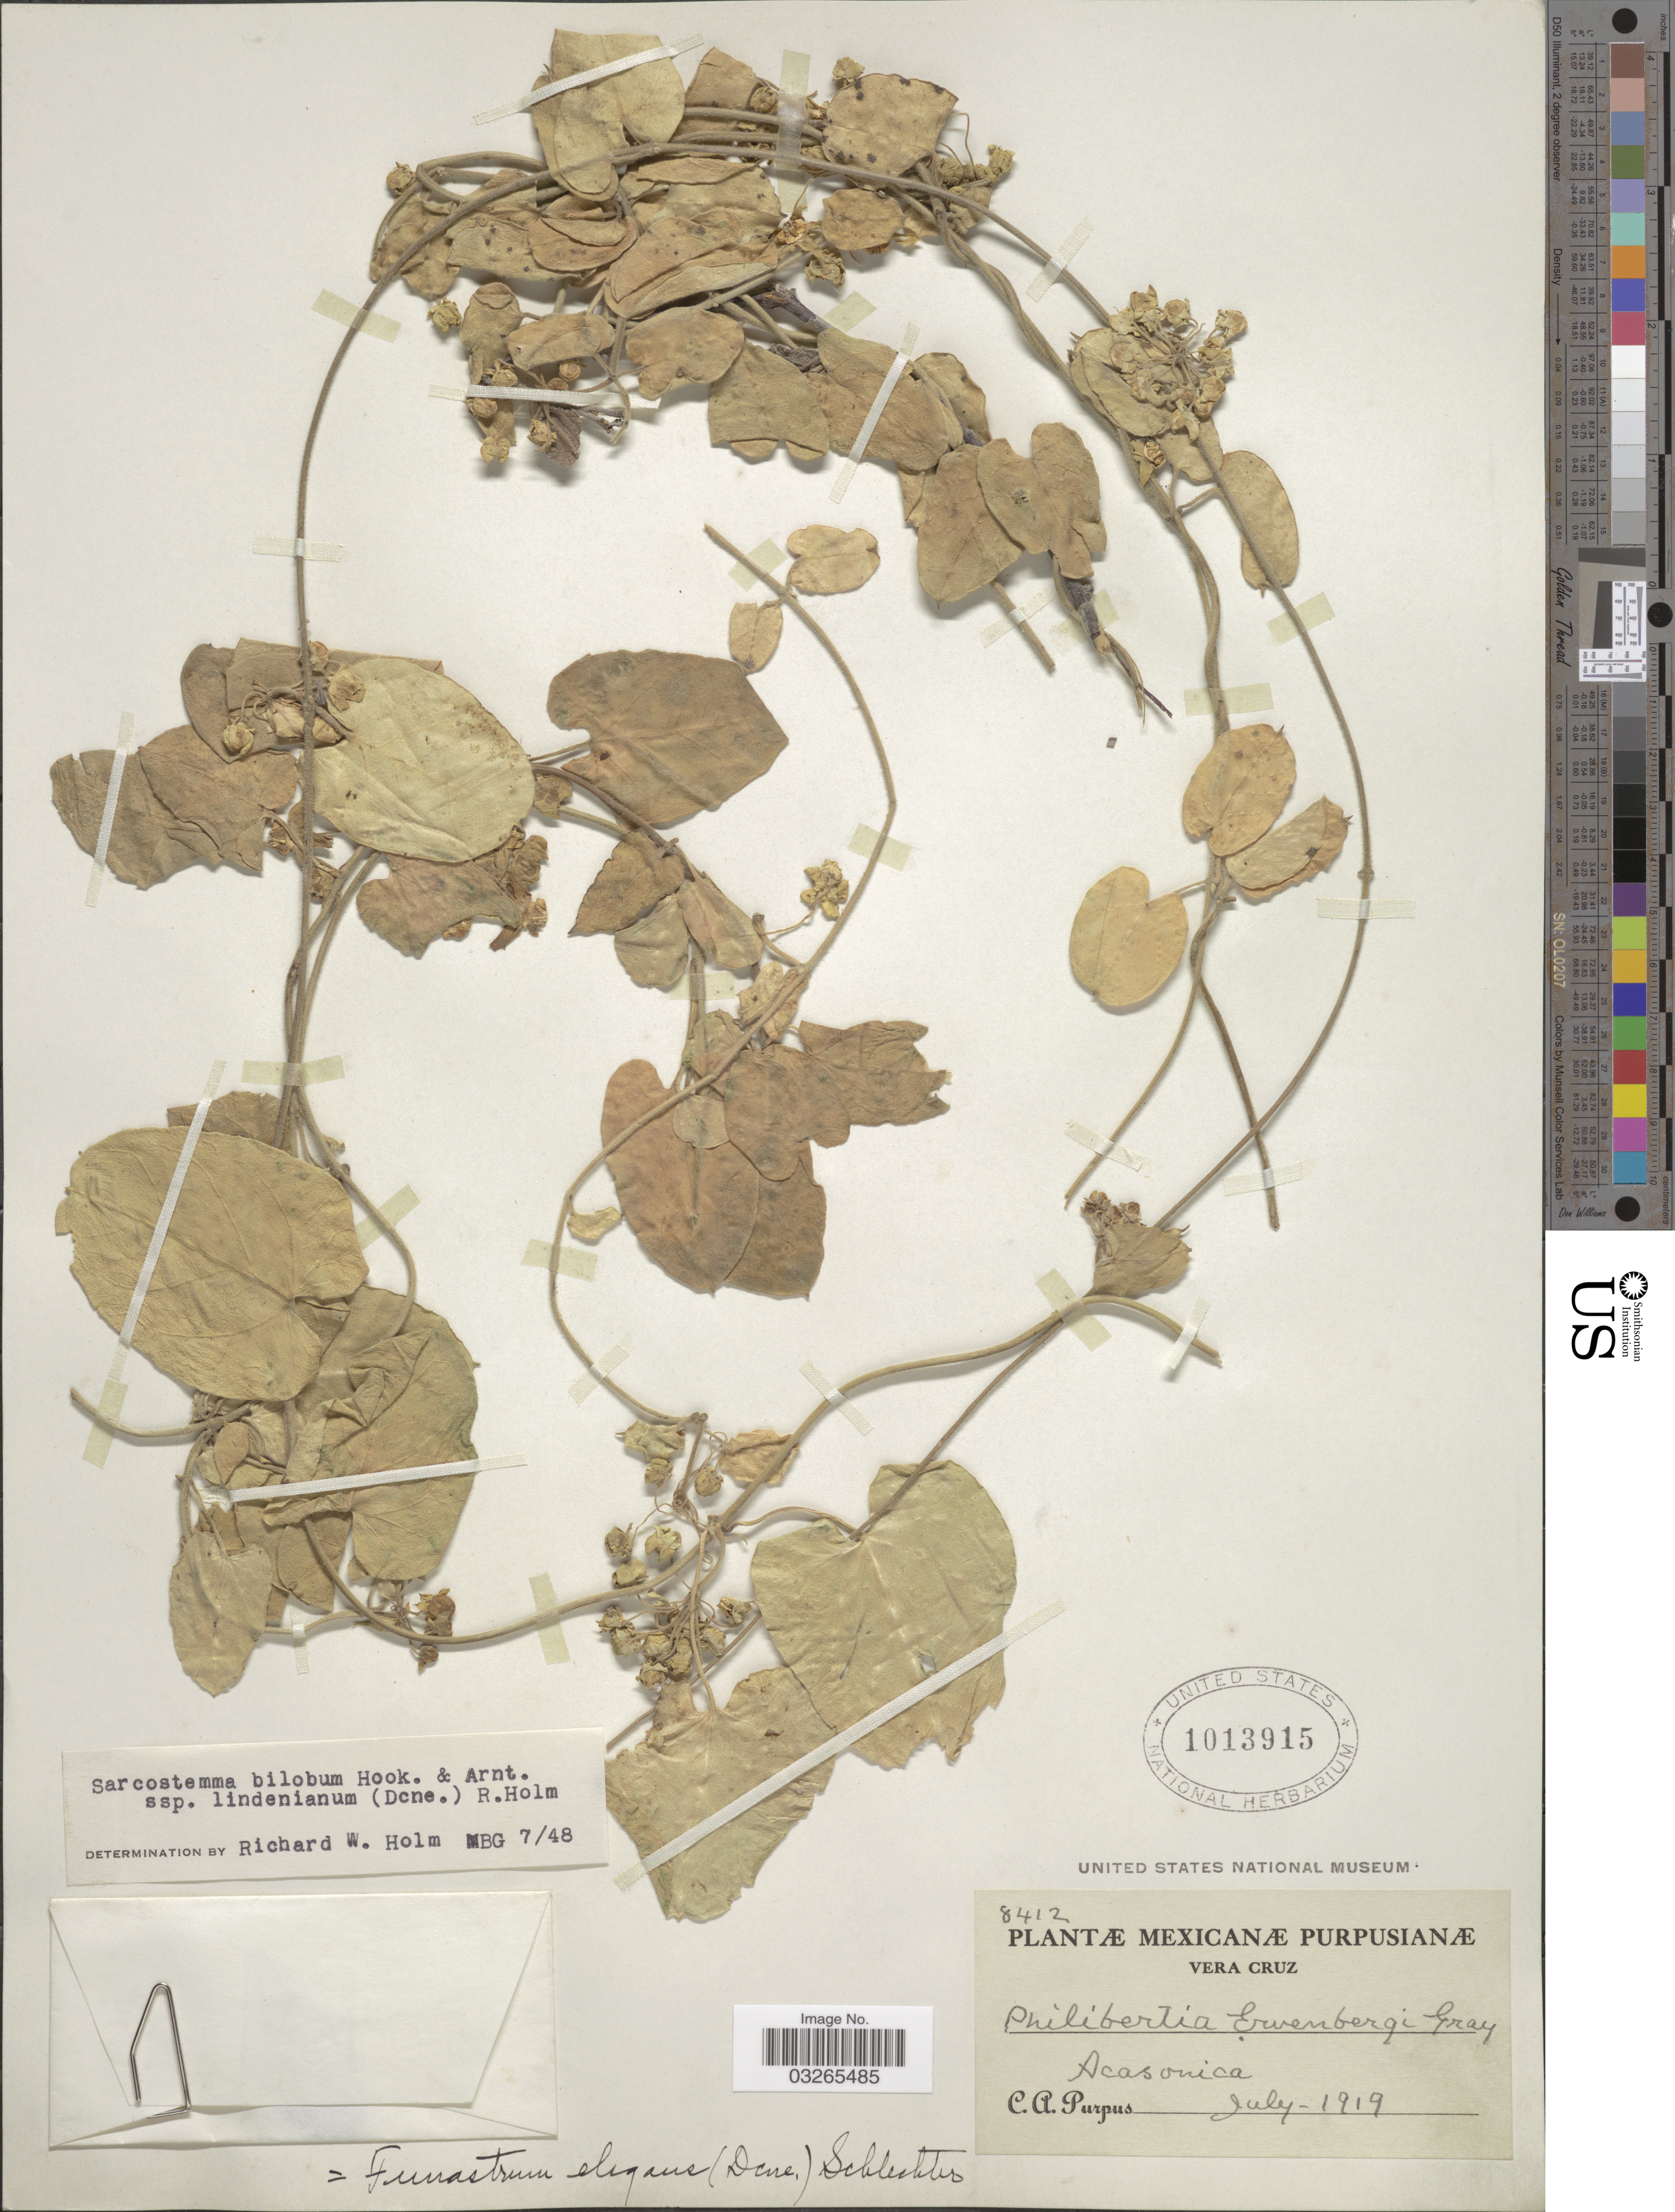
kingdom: Plantae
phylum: Tracheophyta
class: Magnoliopsida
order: Gentianales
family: Apocynaceae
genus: Sarcostemma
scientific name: Sarcostemma bilobum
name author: Hook. & Arn.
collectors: C. A. Purpus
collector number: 8412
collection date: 1919-07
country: Mexico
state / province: Veracruz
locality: Acasonica.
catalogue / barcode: US 1013915